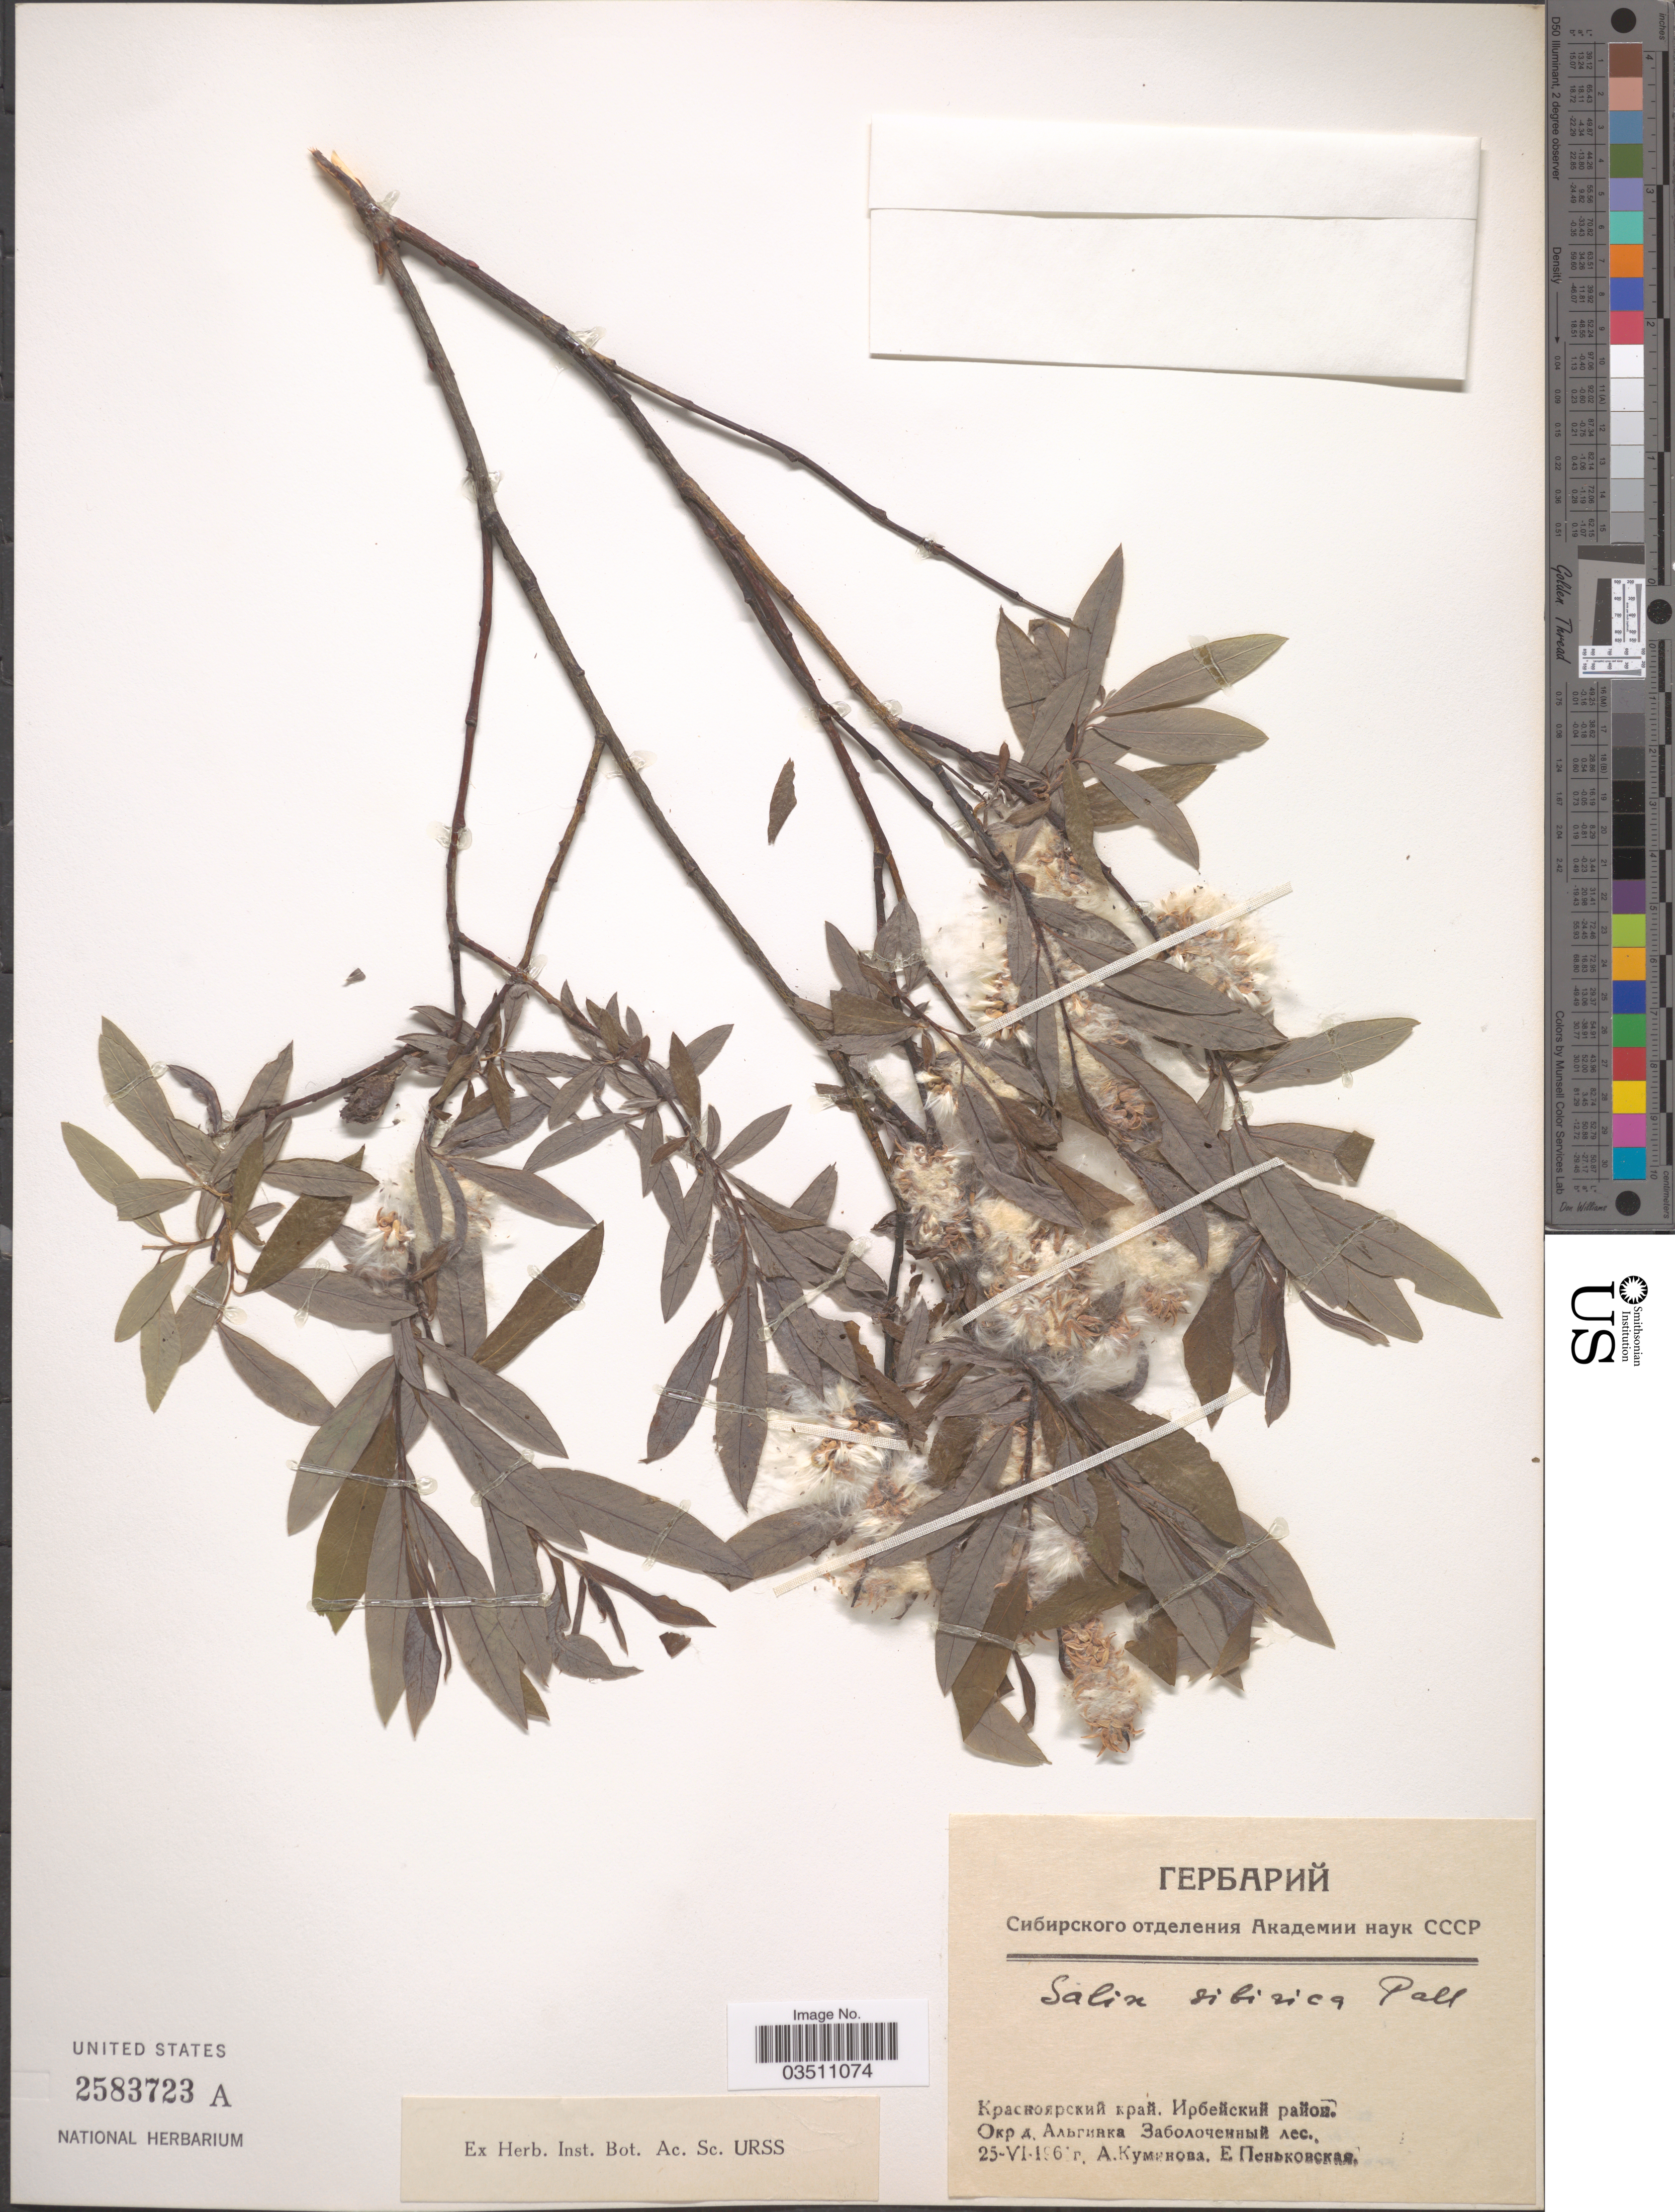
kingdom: Plantae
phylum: Tracheophyta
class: Magnoliopsida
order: Malpighiales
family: Salicaceae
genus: Salix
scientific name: Salix sibirica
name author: Pall.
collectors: A. Kuminova & E. Penkovskaya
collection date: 1961-06-25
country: Russian Federation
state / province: Krasnoyarsk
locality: Irbeyskiy, vicinity of village Alginka.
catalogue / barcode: US 2583723A